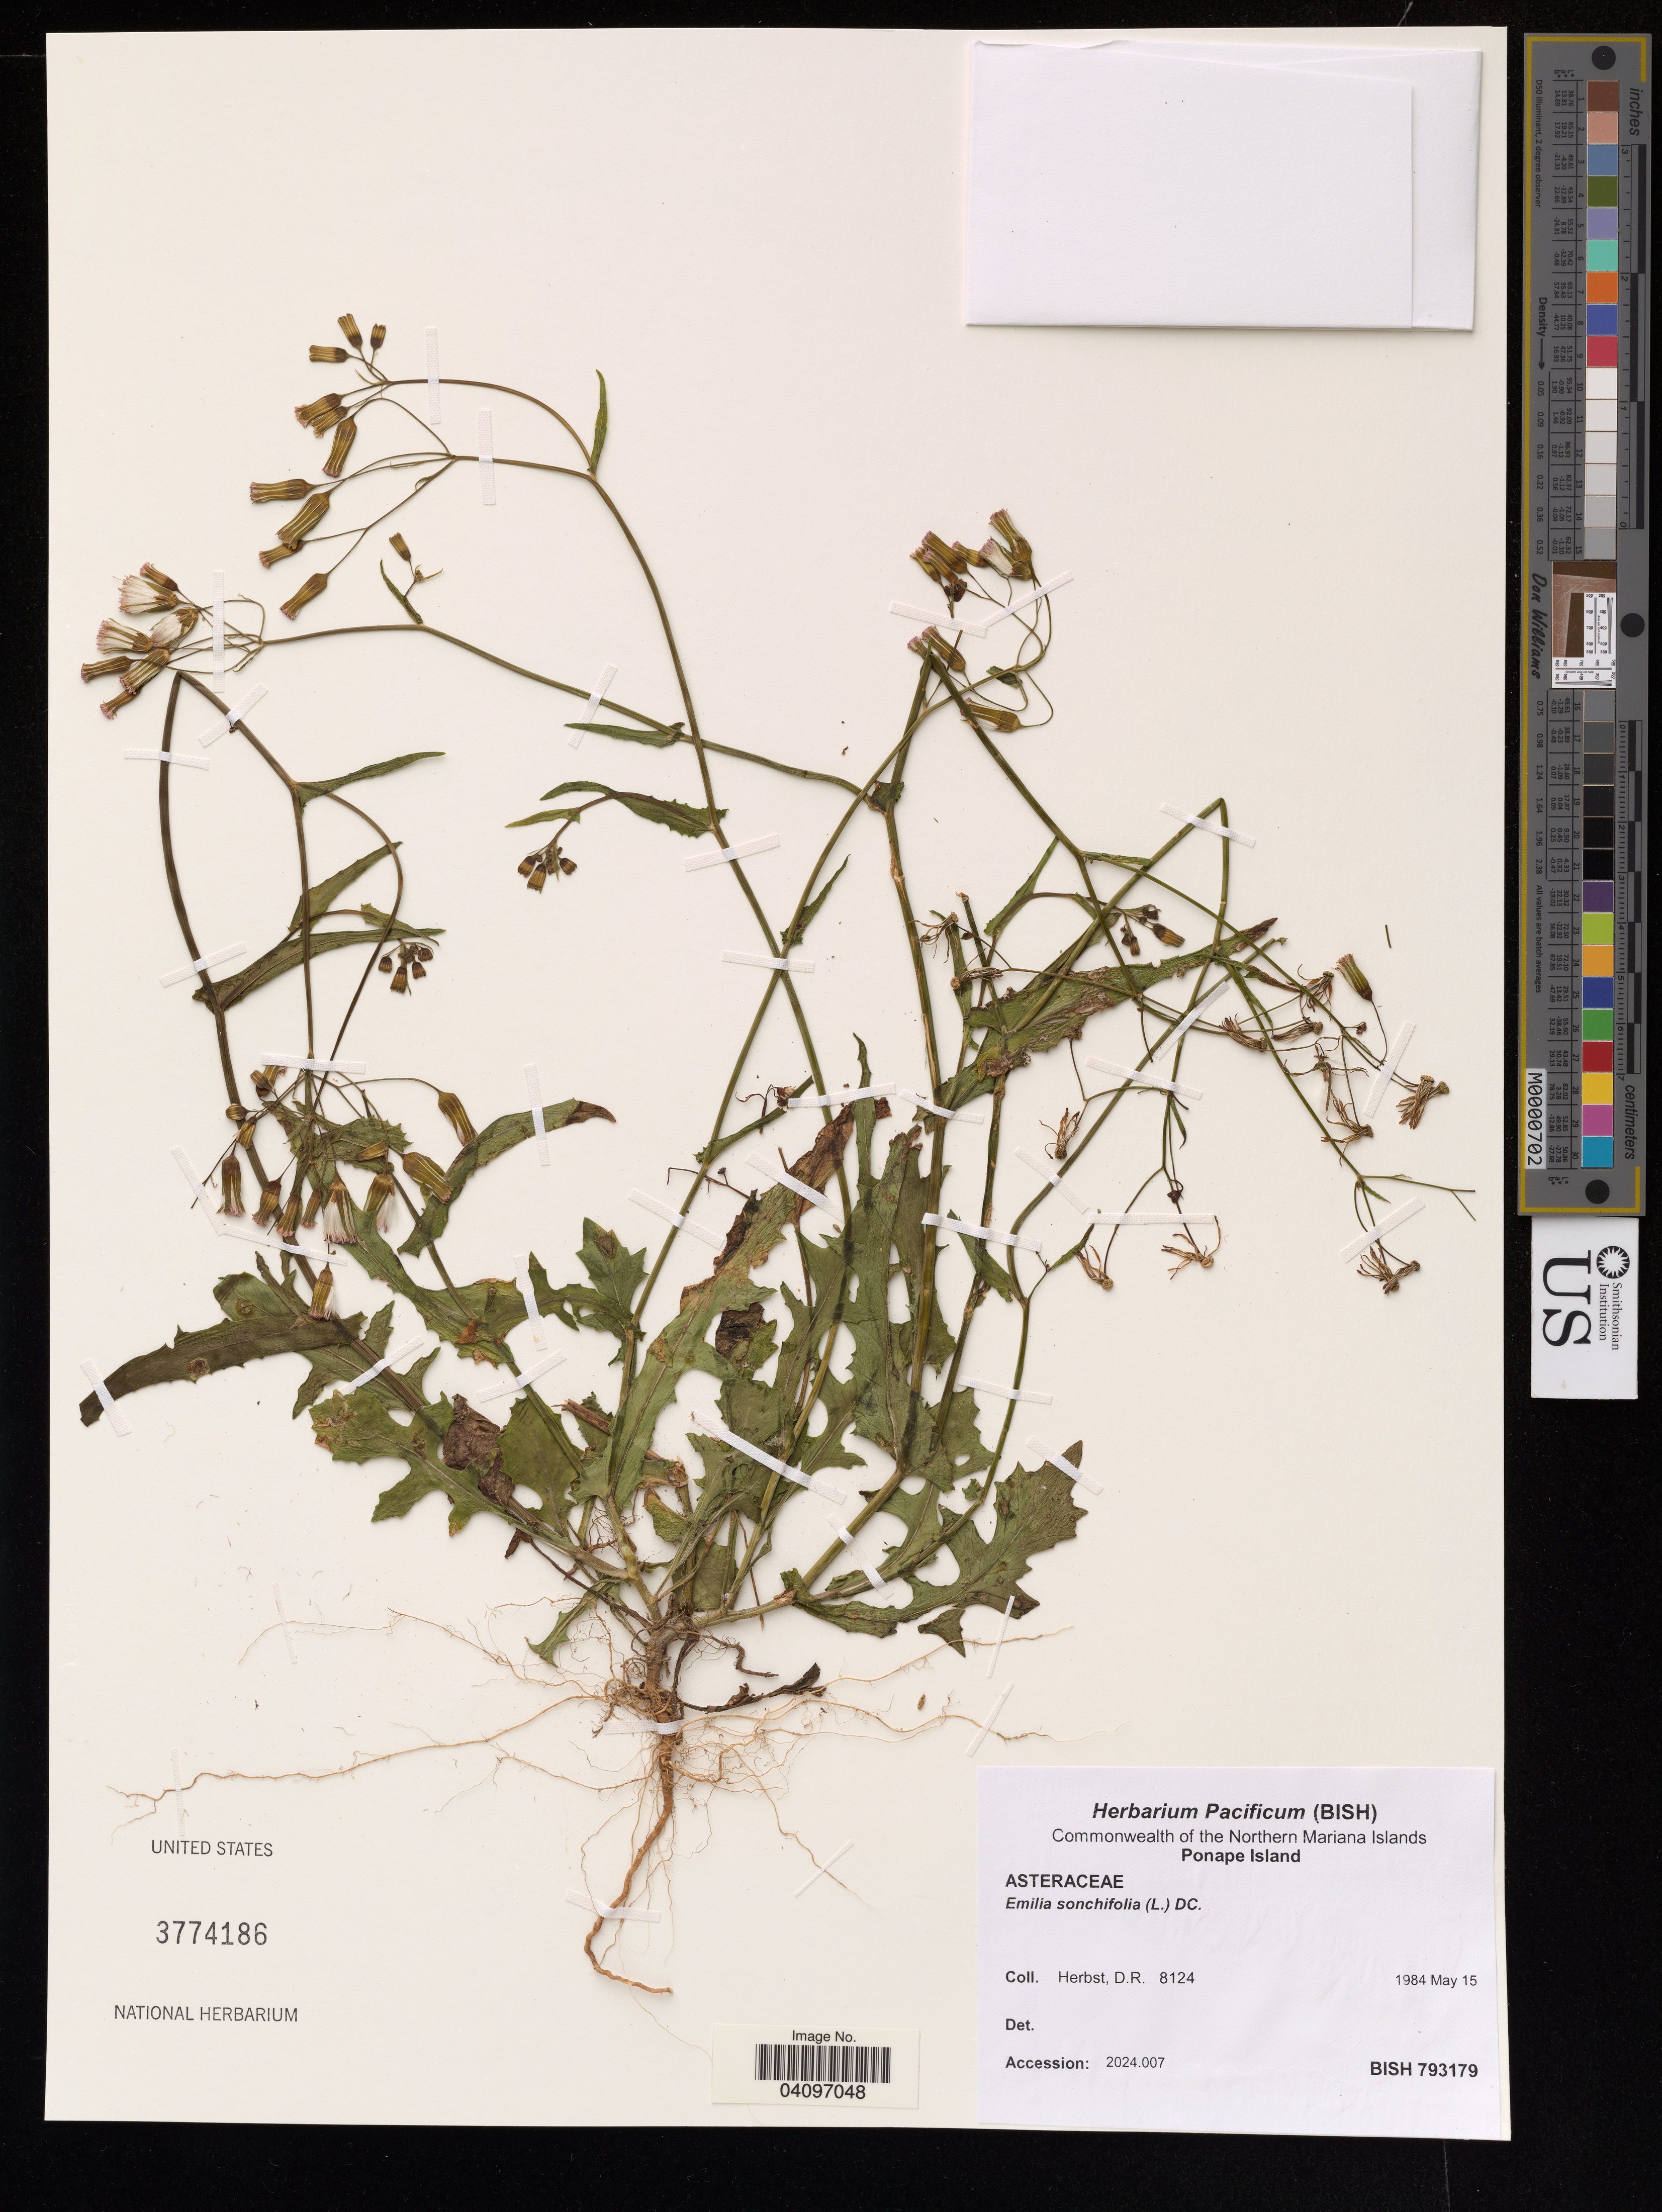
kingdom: Plantae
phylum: Tracheophyta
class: Magnoliopsida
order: Asterales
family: Asteraceae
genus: Emilia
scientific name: Emilia sonchifolia var. sonchifolia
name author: (L.) DC.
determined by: Wagner, W. L., (BOT), Smithsonian Institution - National Museum of Natural History (UNITED STATES)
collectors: D. R. Herbst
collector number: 8124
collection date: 1984-05-15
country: Micronesia, Federated States of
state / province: Pohnpei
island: Pohnpei [Ponape]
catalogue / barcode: US 3774186